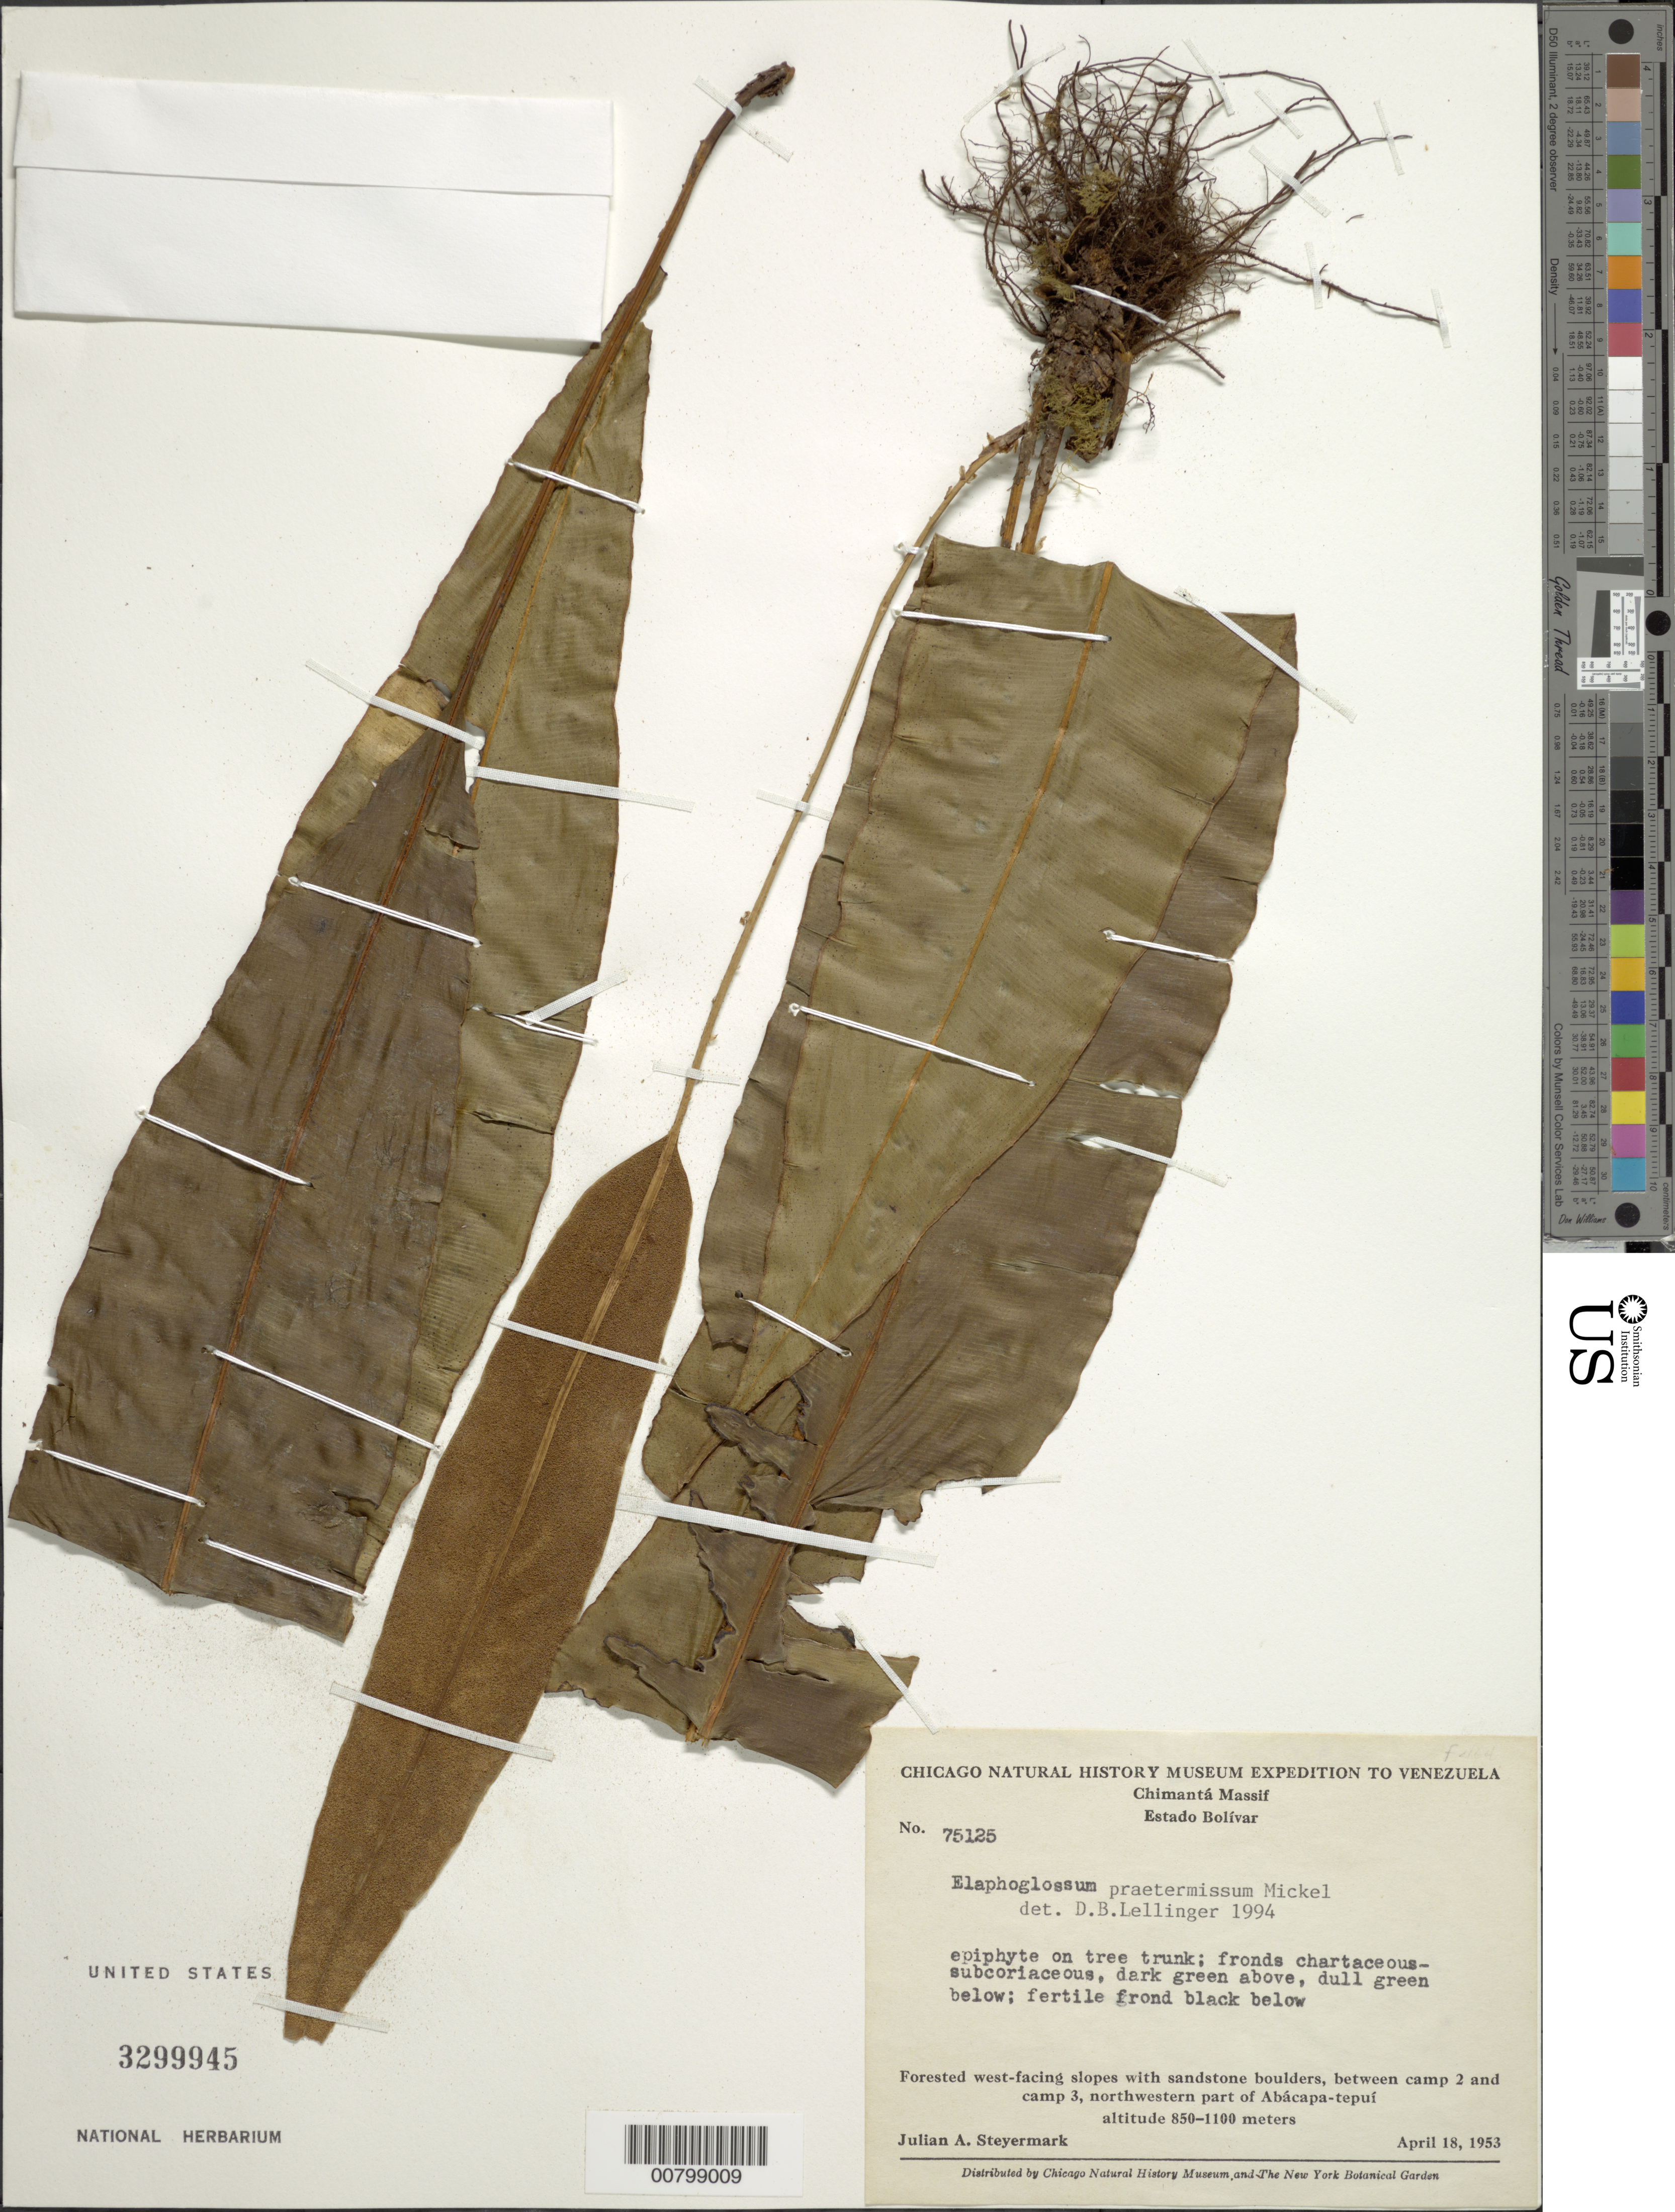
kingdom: Plantae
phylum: Tracheophyta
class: Polypodiopsida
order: Polypodiales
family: Dryopteridaceae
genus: Elaphoglossum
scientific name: Elaphoglossum praetermissum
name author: Mickel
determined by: Lellinger, David B., (BOT), Smithsonian Institution - National Museum of Natural History (UNITED STATES)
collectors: J. Steyermark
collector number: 75125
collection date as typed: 18-Apr-53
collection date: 1953-04-18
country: Venezuela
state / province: Bolívar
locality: Chimantá Massif, between camp 2 and camp 3, NW part of Abácapa-tepuí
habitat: Forested W-facing slopes with sandstone boulders, on tree trunk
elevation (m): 850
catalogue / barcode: US 3299945